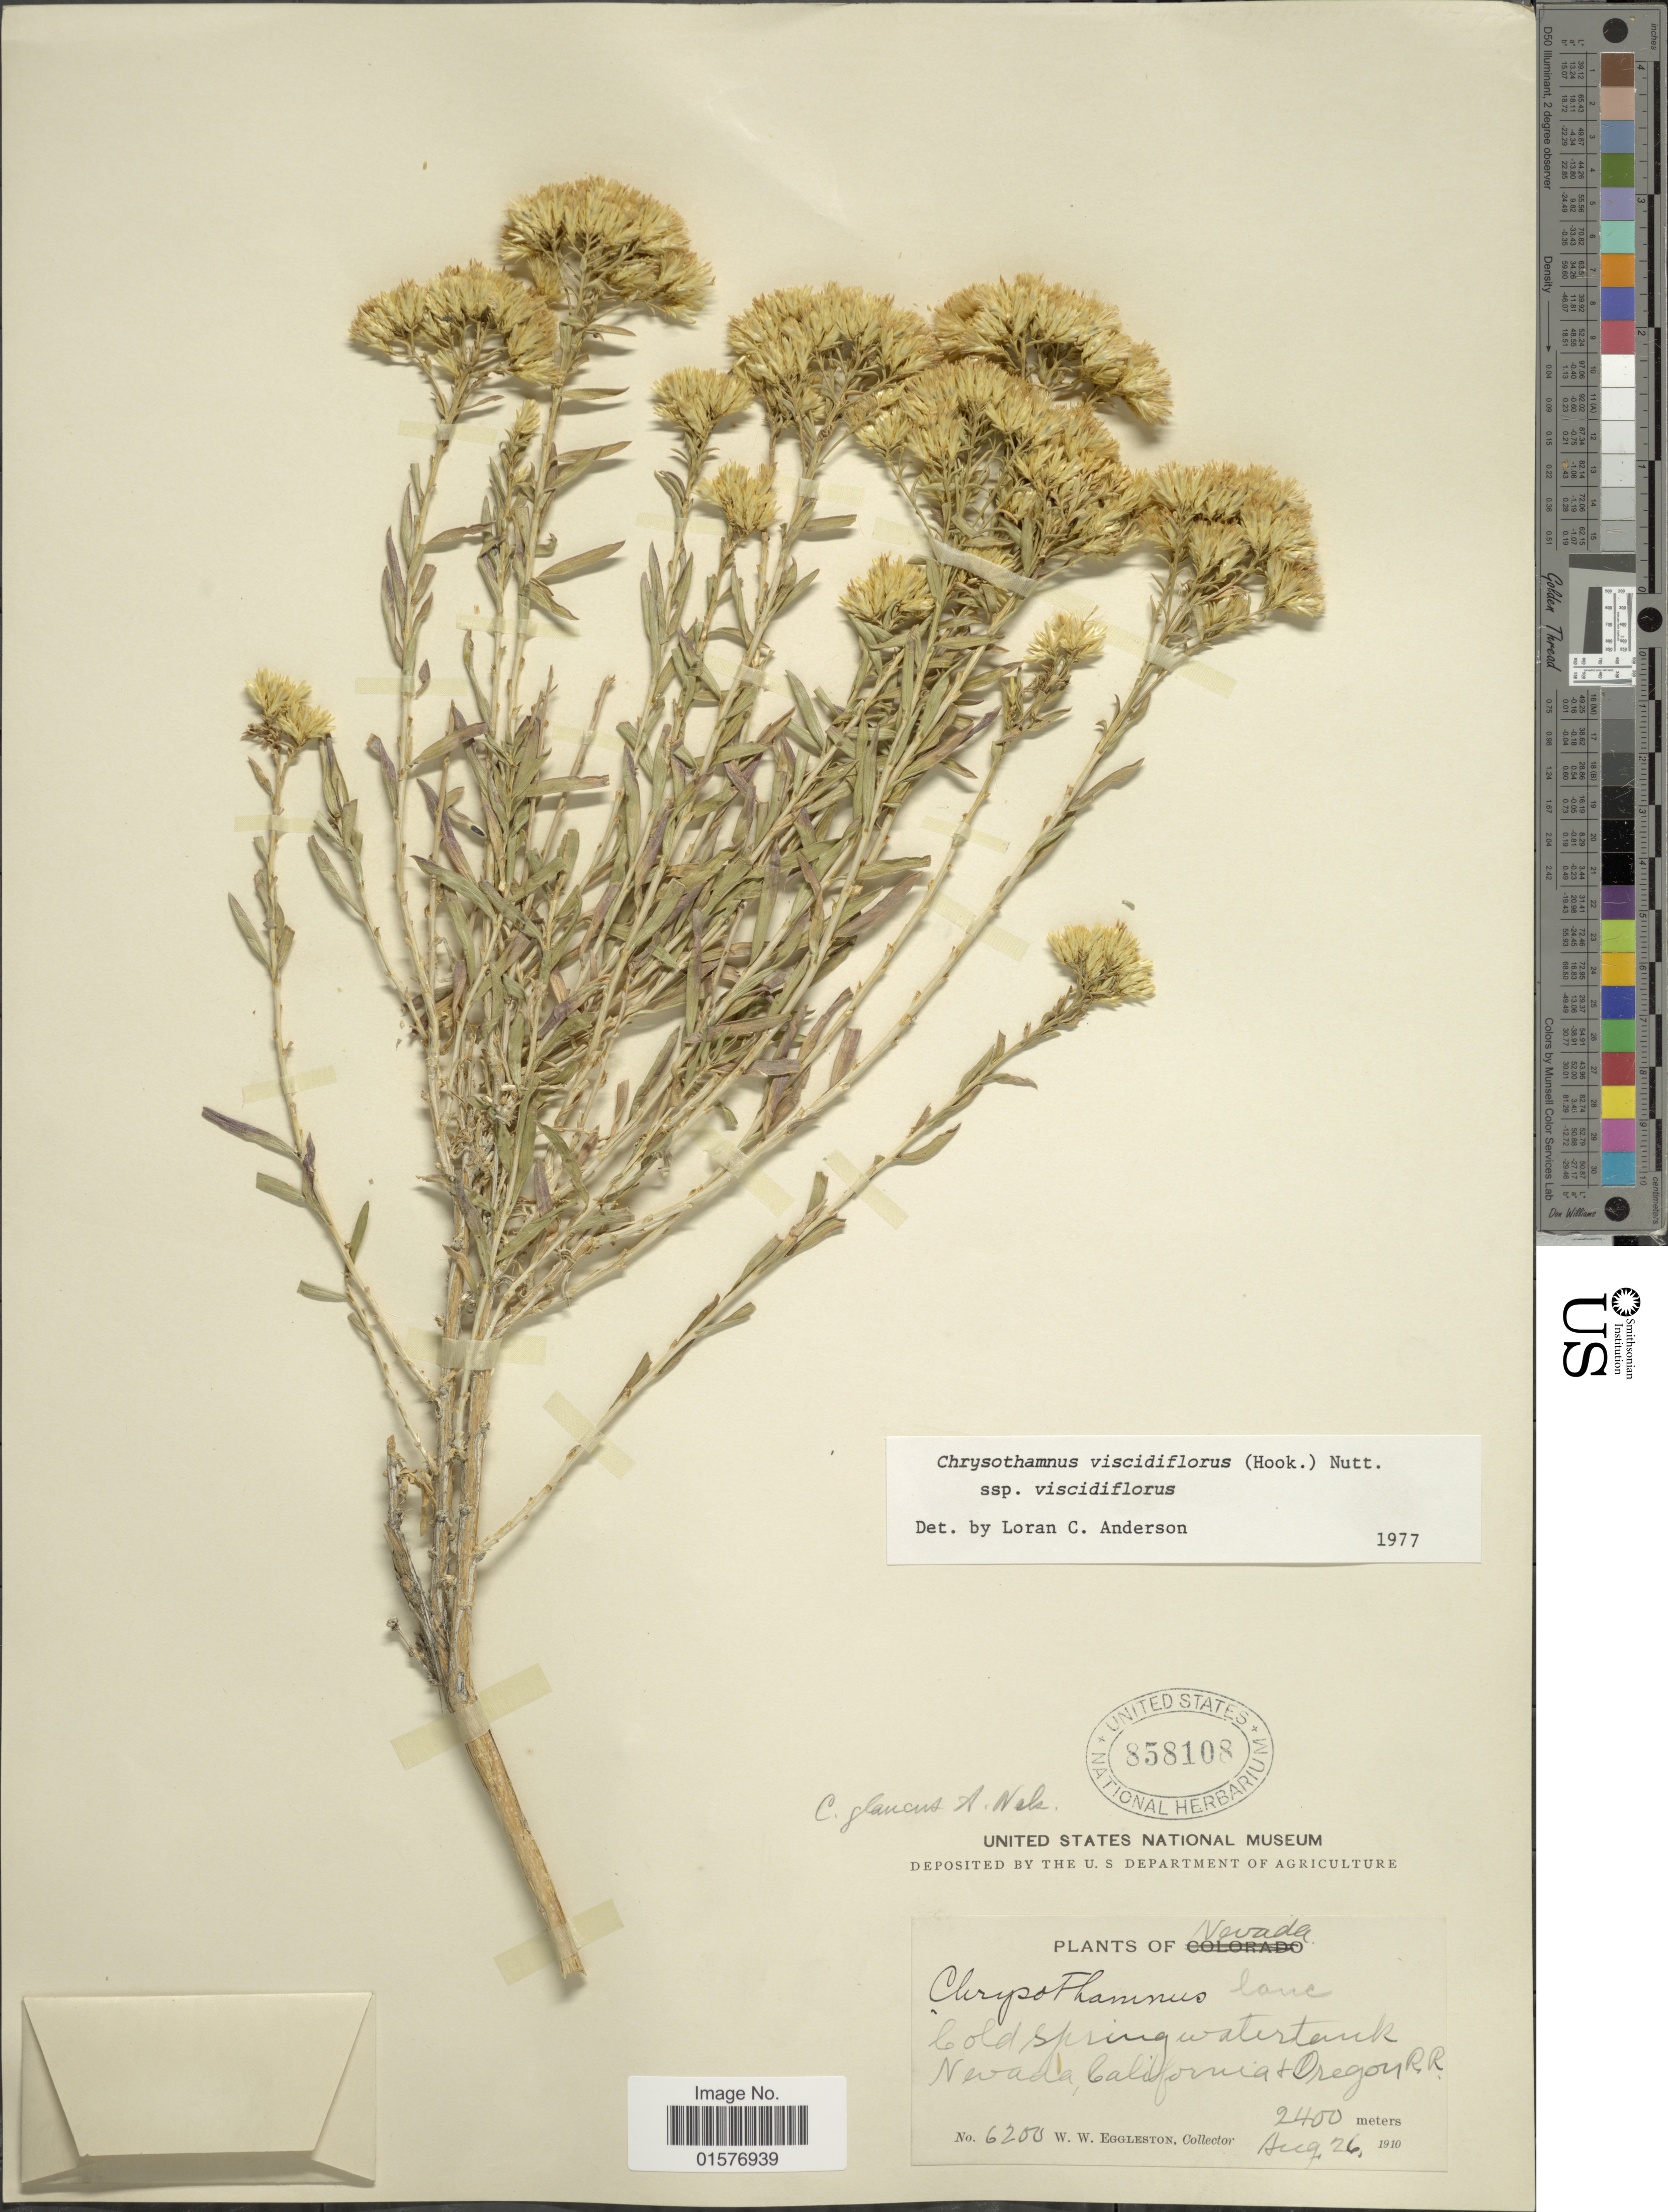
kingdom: Plantae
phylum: Tracheophyta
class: Magnoliopsida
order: Asterales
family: Asteraceae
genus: Chrysothamnus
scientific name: Chrysothamnus viscidiflorus subsp. viscidiflorus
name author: (Hook.) Nutt.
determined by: Urbatsch, Lowell E., Curator (LSU), Louisiana State University (UNITED STATES)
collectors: W. W. Eggleston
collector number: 6200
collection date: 1910-08-26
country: United States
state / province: Nevada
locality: Cold Spring watertank, Nevada, California & Oregon R.R.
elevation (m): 2400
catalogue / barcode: US 858108